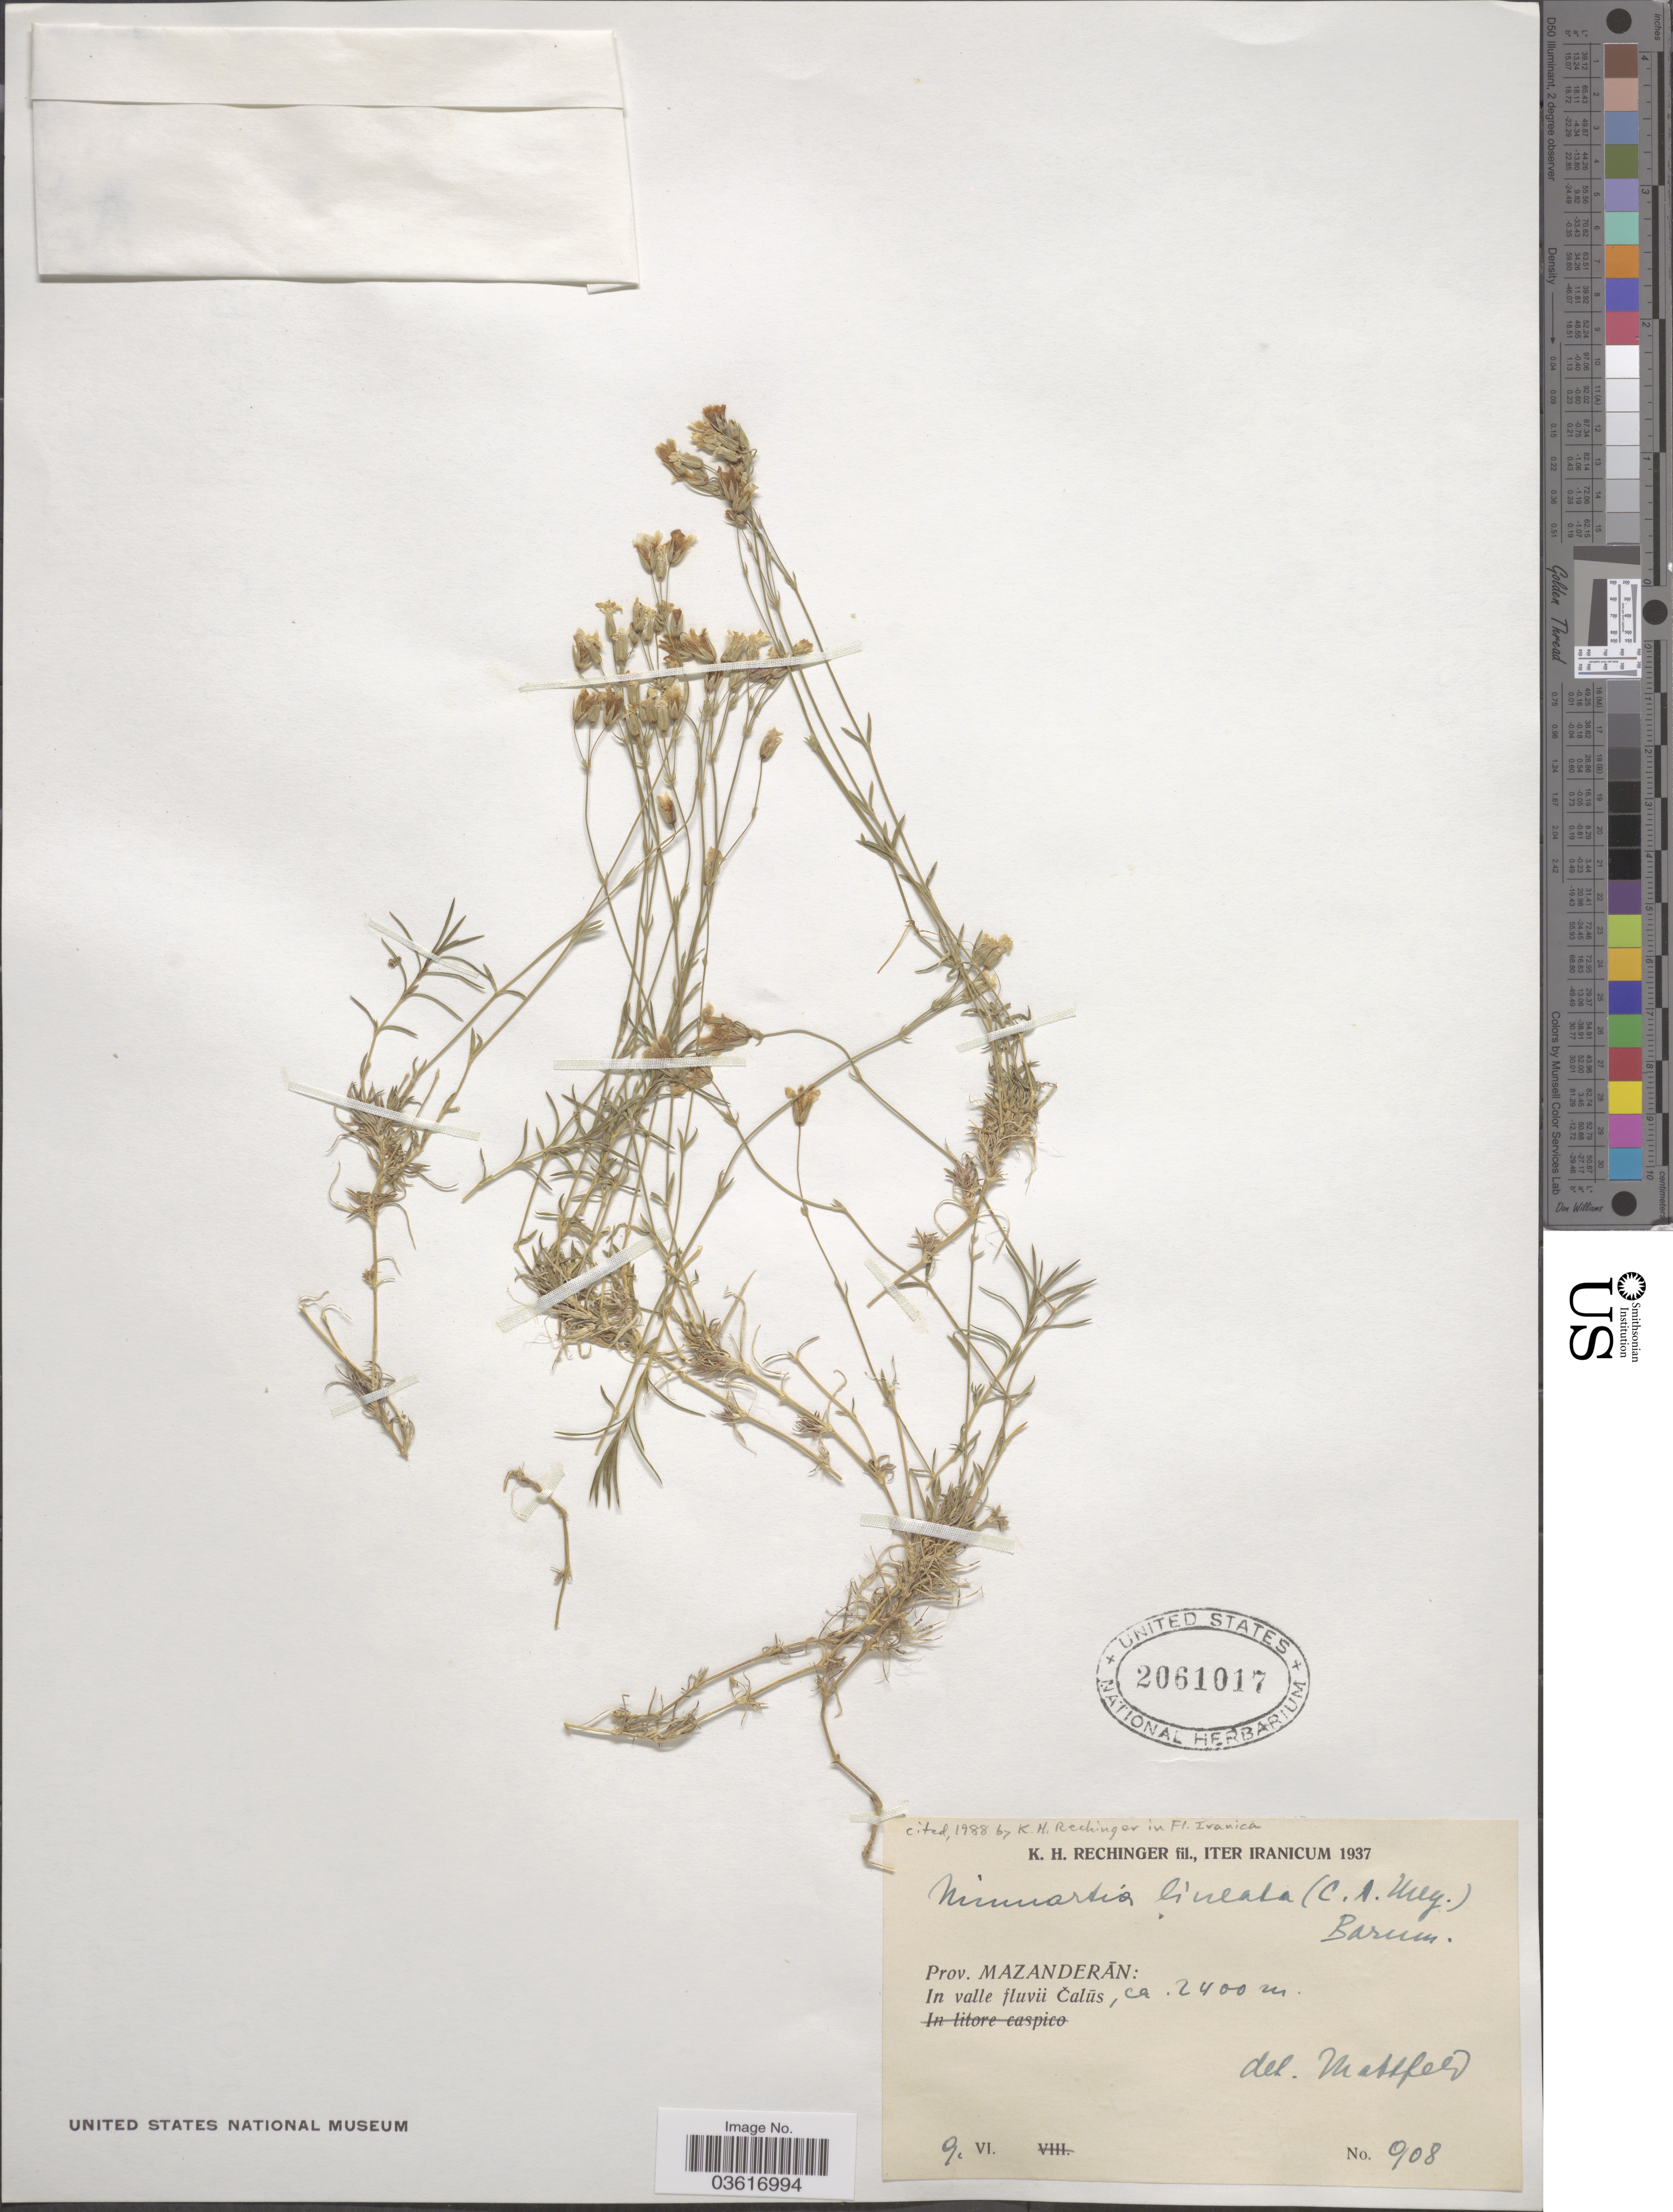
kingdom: Plantae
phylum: Tracheophyta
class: Magnoliopsida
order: Caryophyllales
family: Caryophyllaceae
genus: Minuartia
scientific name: Minuartia lineata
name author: Bornm.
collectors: K. H. Rechinger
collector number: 908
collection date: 1937-06-09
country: Iran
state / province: Mazandaran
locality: Prov. Mazanderán. In valle fluvii Čalūs.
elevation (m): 2400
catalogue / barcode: US 2061017